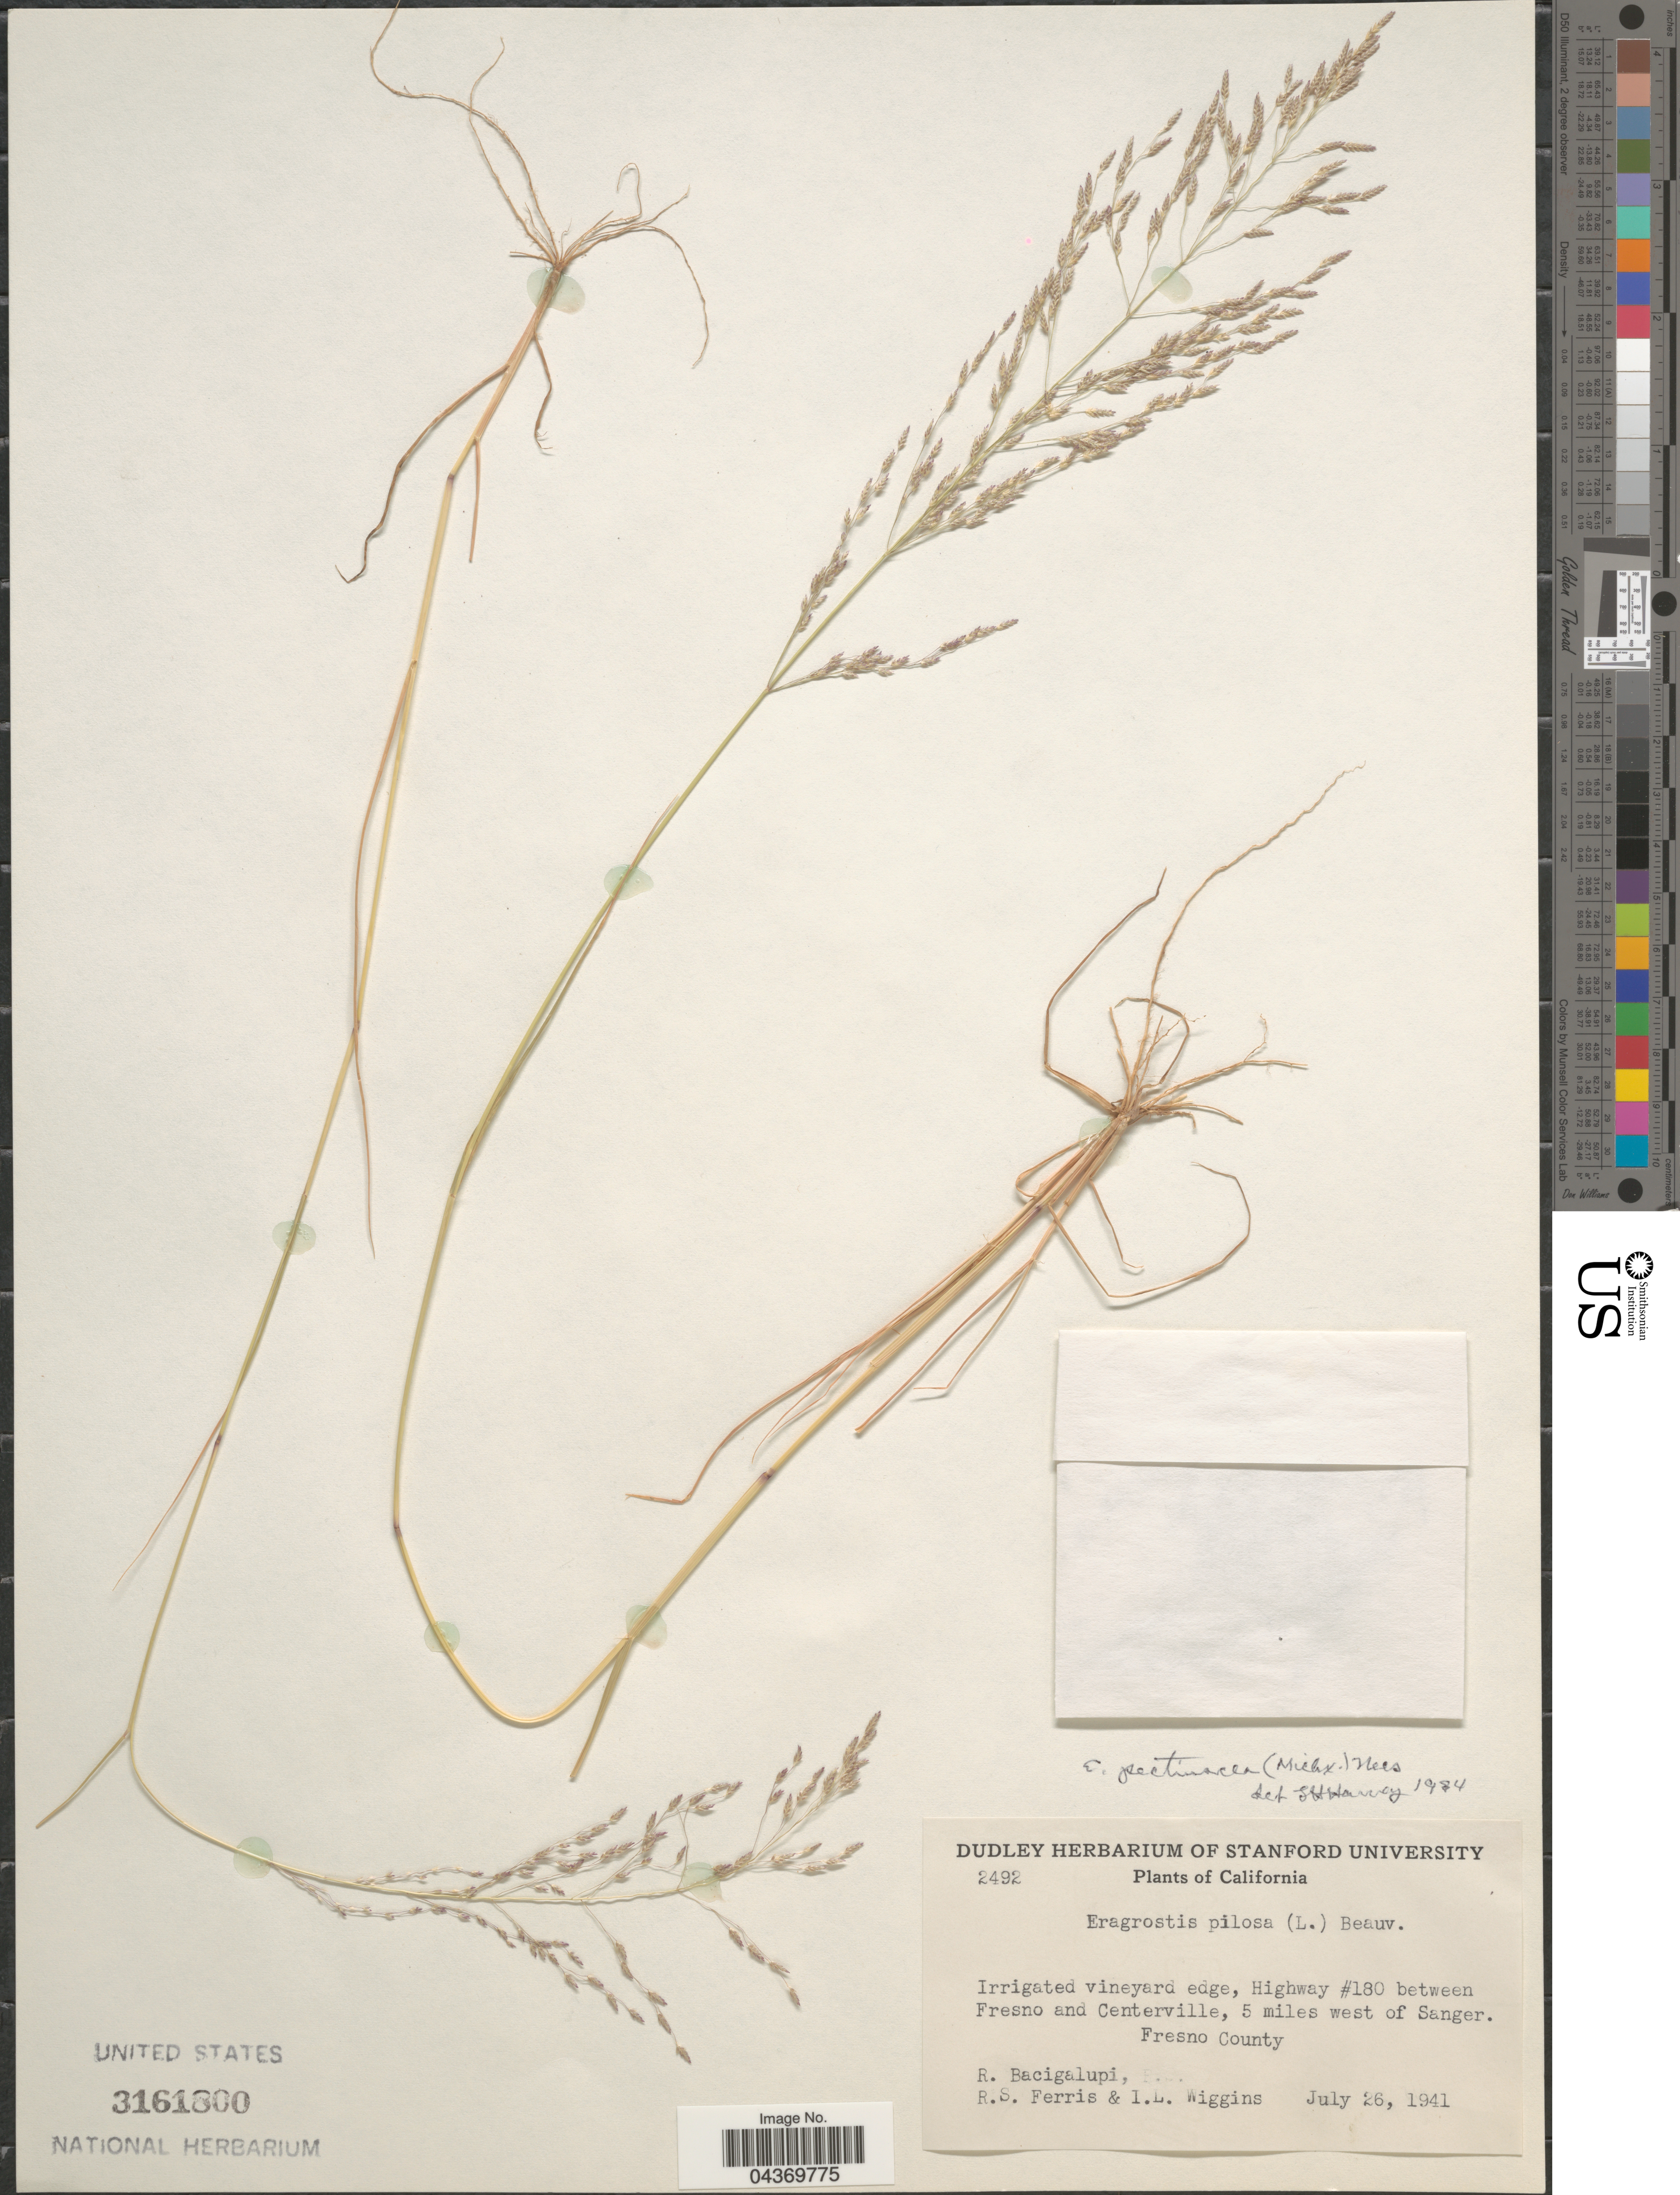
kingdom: Plantae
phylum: Tracheophyta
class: Liliopsida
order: Poales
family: Poaceae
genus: Eragrostis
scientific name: Eragrostis pectinacea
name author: (Michx.) Nees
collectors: R. Bacigalupi, R. S. Ferris & I. L. Wiggins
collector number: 2492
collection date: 1941-07-26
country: United States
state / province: California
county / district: Fresno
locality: Irrigated vineyard edge, Highway #180 between Fresno and Centerville, 5 miles west of Sanger. Fresno County.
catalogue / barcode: US 3161800